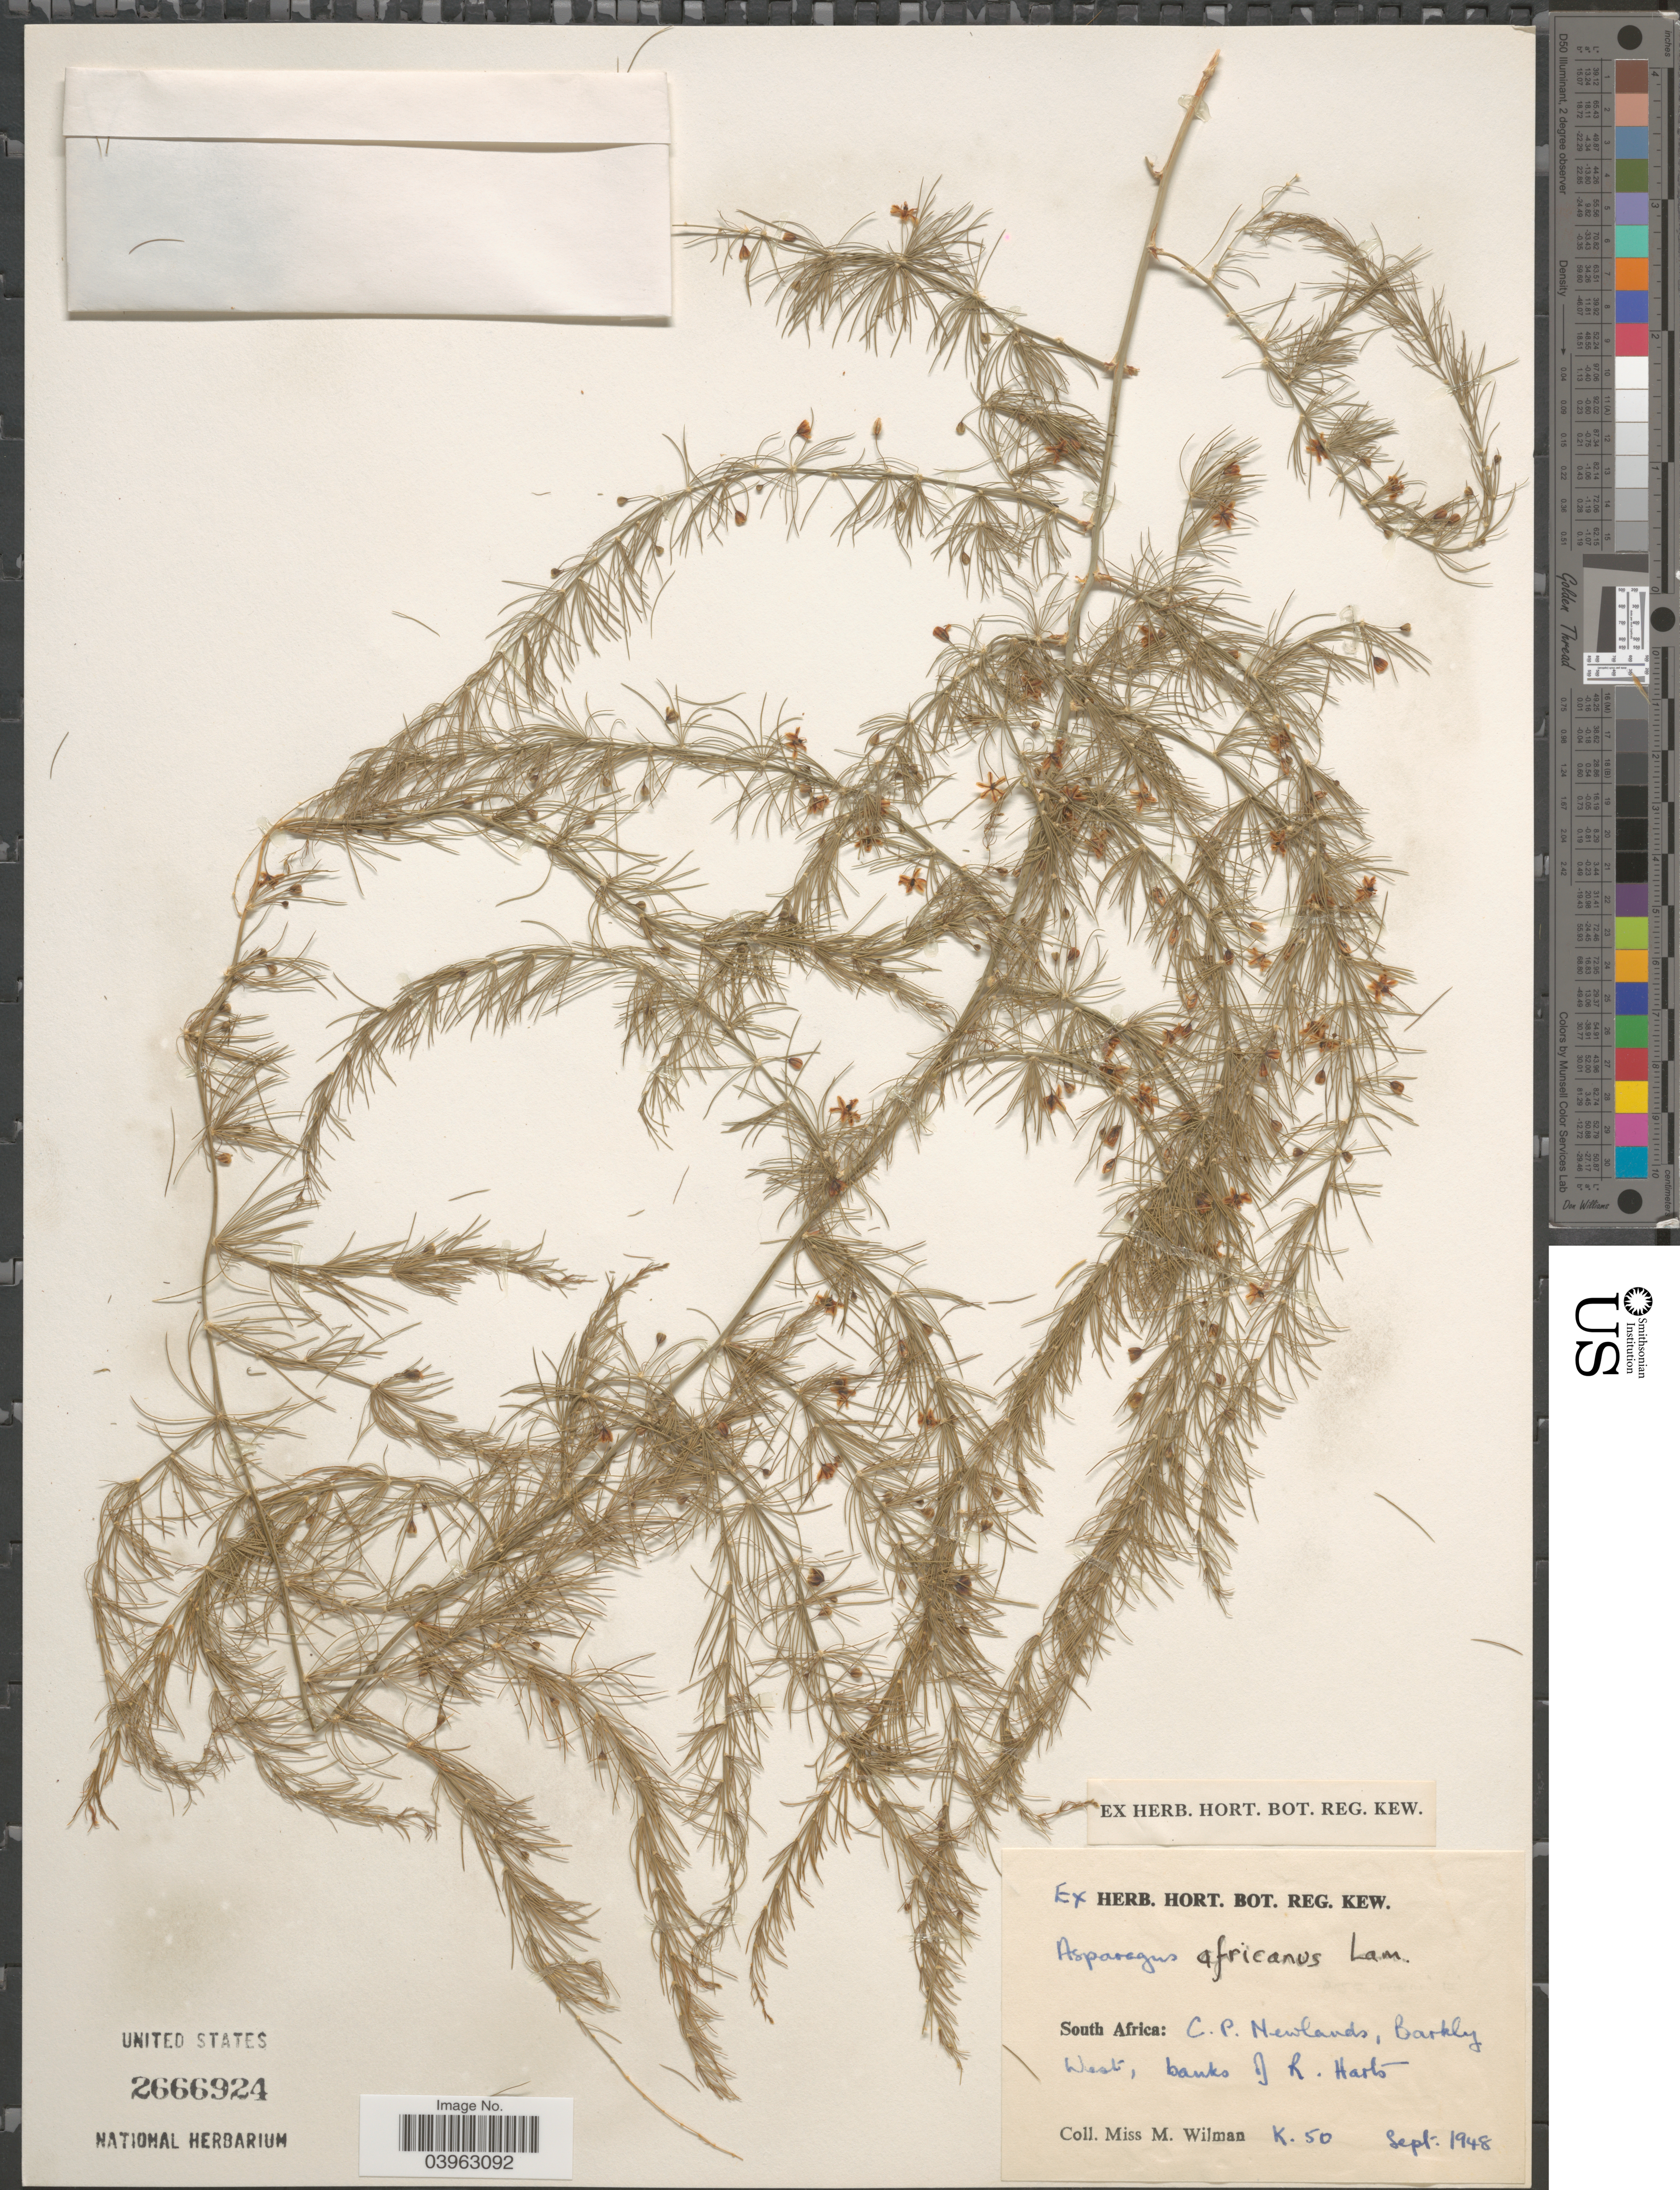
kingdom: Plantae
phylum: Tracheophyta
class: Liliopsida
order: Asparagales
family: Asparagaceae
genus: Asparagus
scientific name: Asparagus africanus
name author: Lam.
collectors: M. Wilman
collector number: K. 50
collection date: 1948-09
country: South Africa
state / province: Northern Cape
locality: C. P. Newlands, Barkley West, banks of R. Harts.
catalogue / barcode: US 2666924